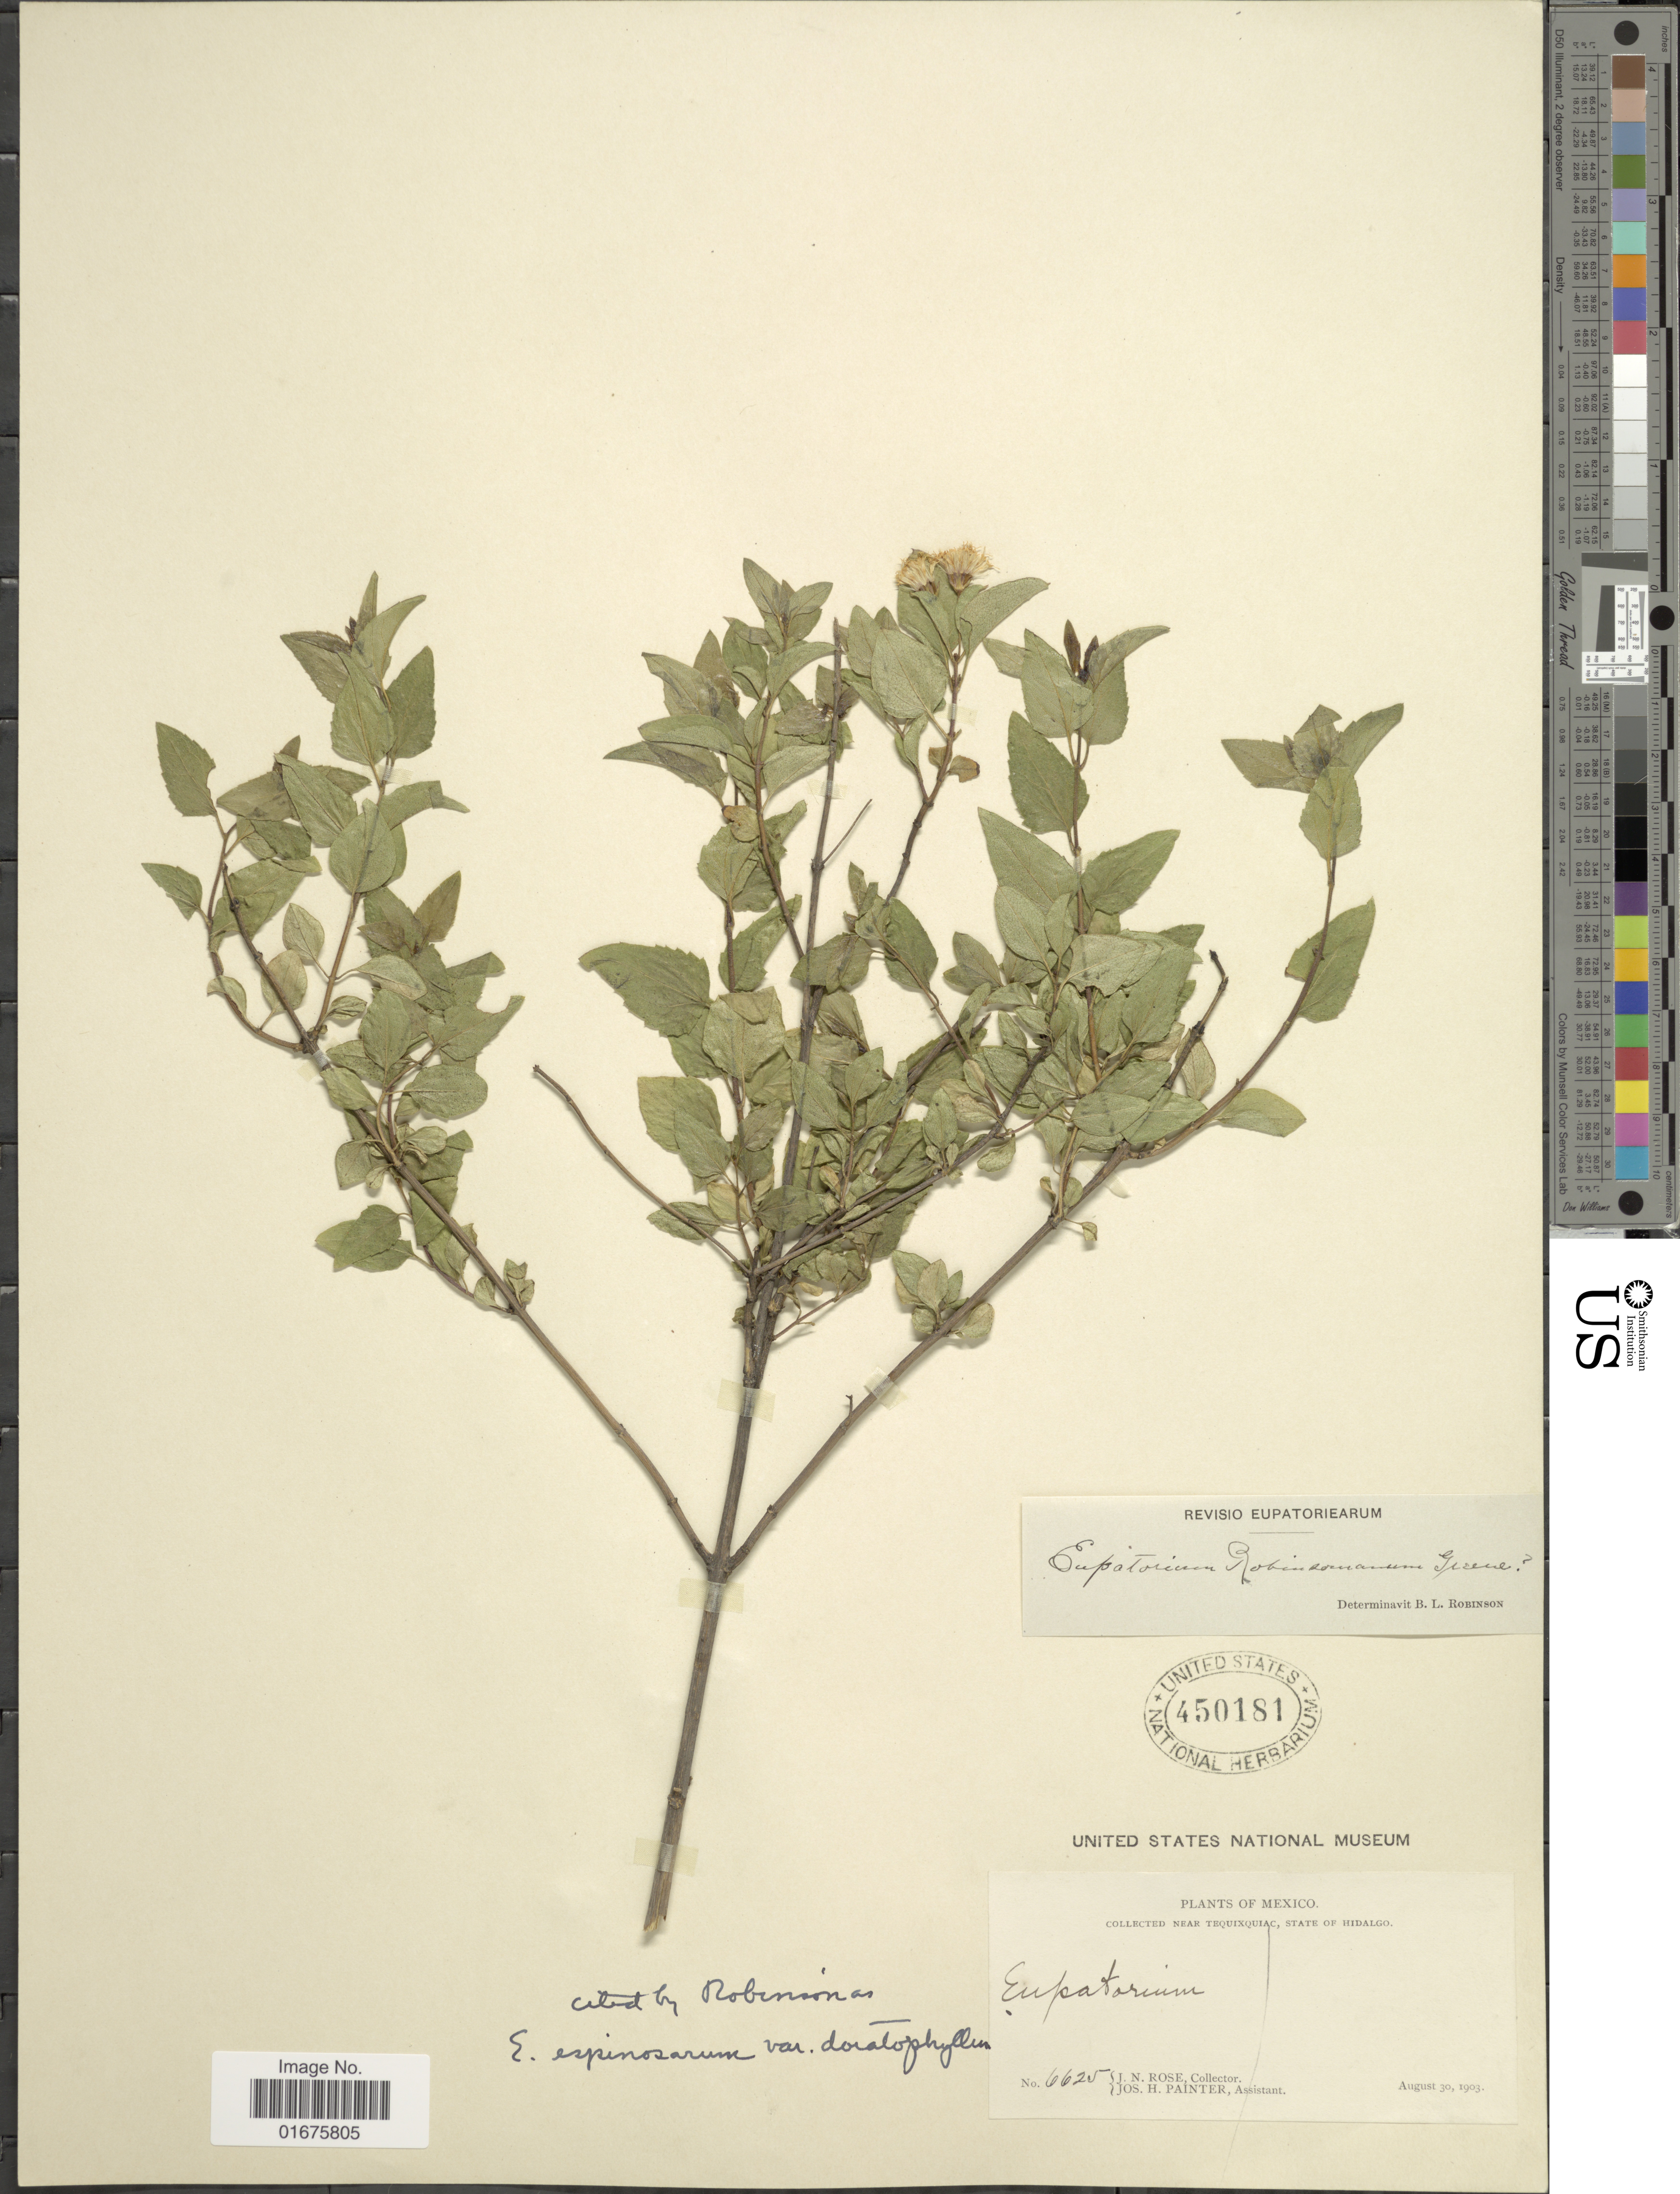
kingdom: Plantae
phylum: Tracheophyta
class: Magnoliopsida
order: Asterales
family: Asteraceae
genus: Ageratina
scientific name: Ageratina espinosarum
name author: (A. Gray) R.M. King & H. Rob.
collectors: J. N. Rose & J. H. Painter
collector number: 6625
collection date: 1903-08-30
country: Mexico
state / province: Hidalgo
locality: Near Tequizquiac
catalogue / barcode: US 450181